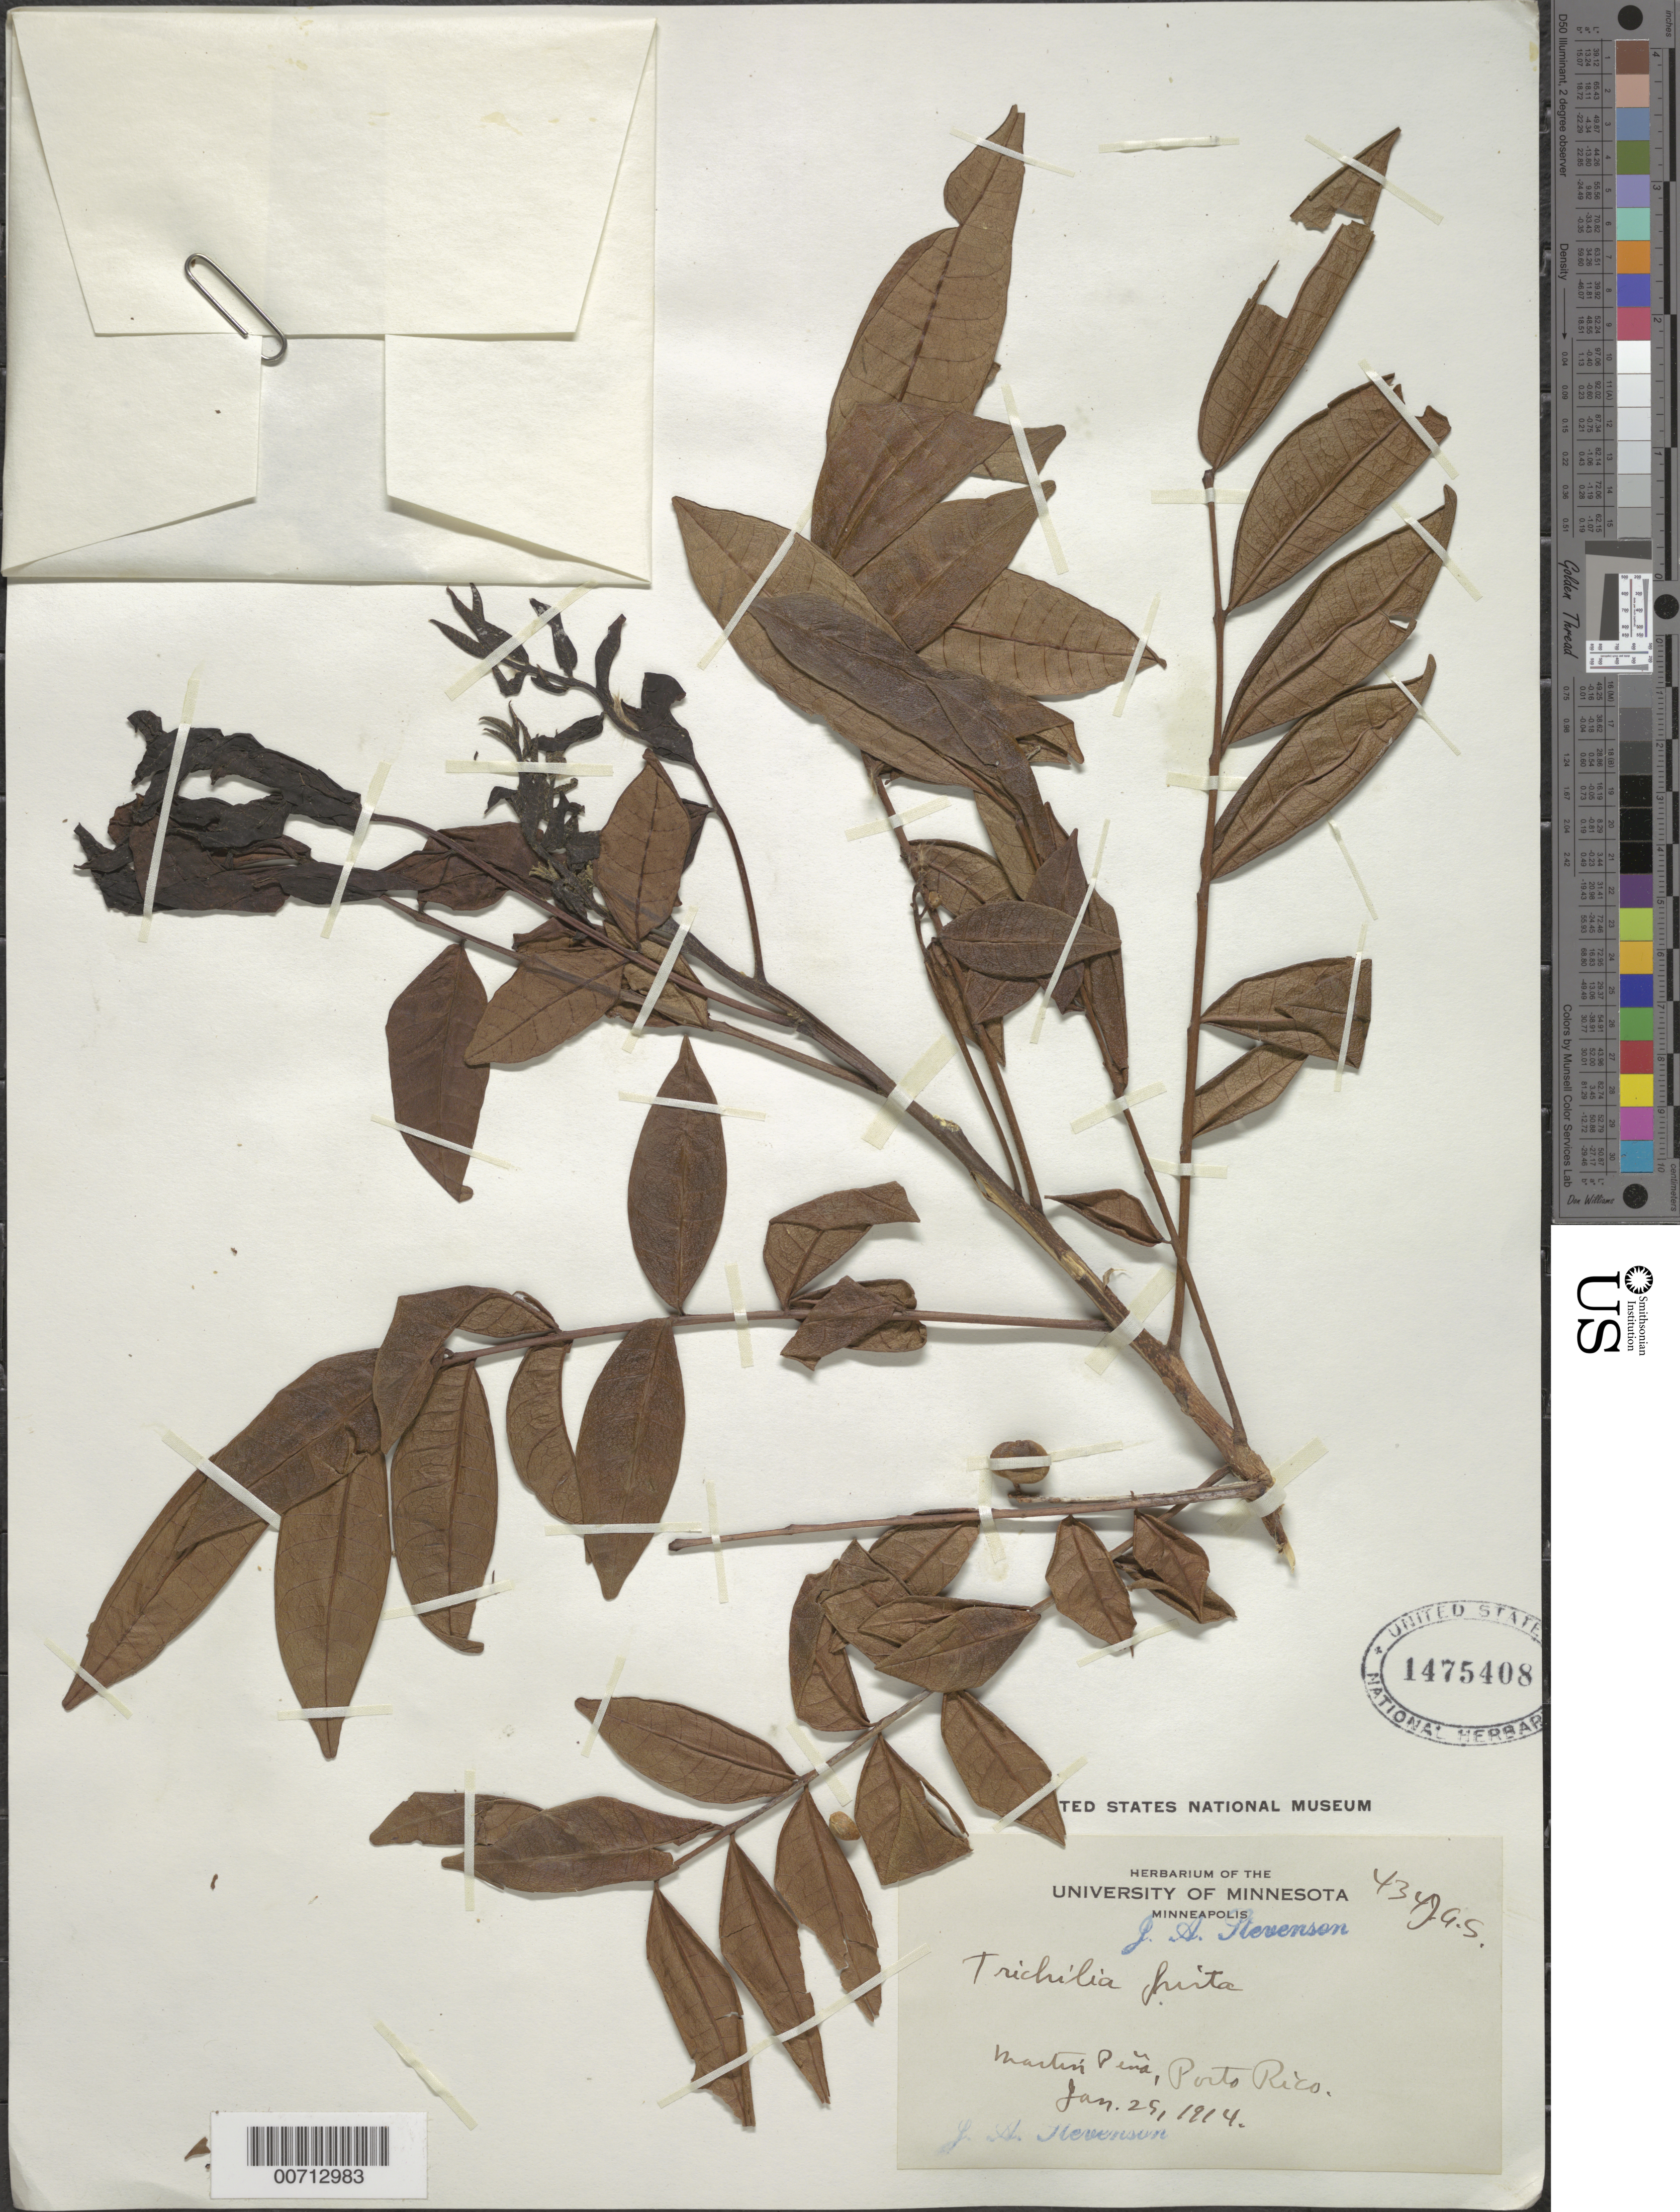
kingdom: Plantae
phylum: Tracheophyta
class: Magnoliopsida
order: Sapindales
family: Meliaceae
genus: Trichilia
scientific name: Trichilia hirta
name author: L.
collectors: J. Stevenson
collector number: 434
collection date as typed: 25 Jan 1914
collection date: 1914-01-25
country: Puerto Rico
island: Greater Antilles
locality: Martin Pena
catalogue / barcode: US 1475408